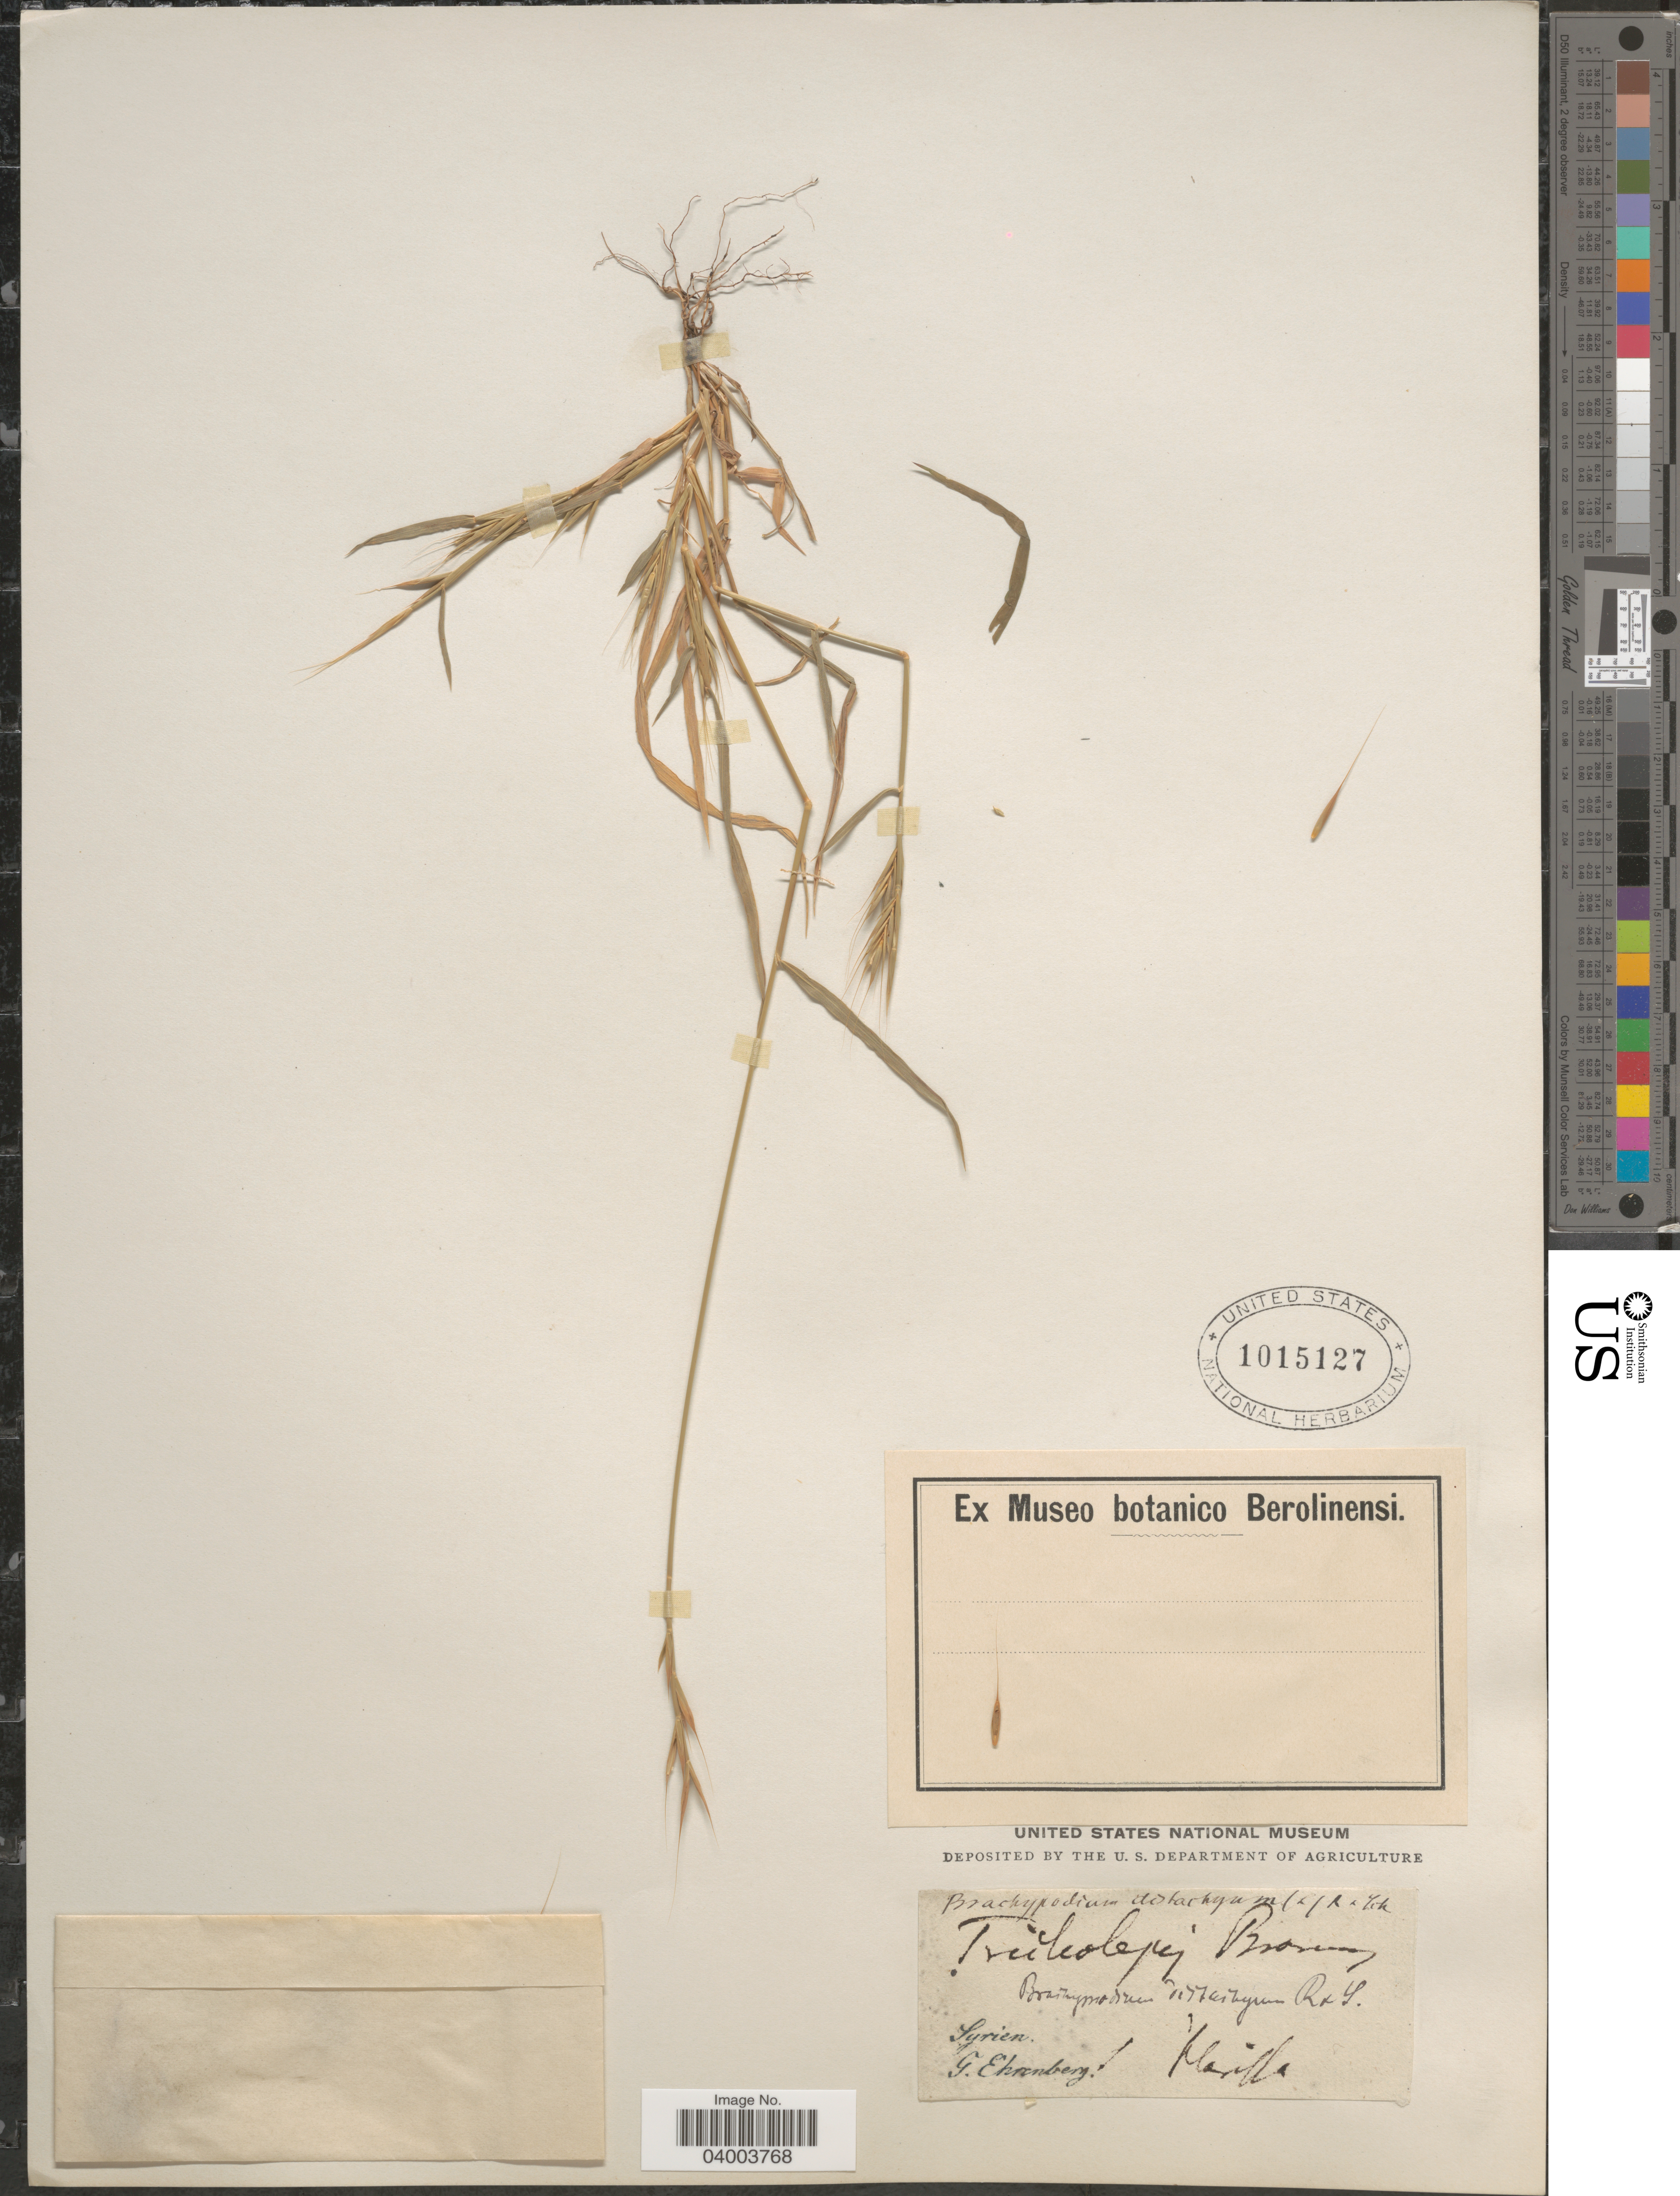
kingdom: Plantae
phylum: Tracheophyta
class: Liliopsida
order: Poales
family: Poaceae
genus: Brachypodium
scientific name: Brachypodium distachyon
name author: (L.) P. Beauv.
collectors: C. Ehrenberg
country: Syria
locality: Syrien.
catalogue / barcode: US 1015127